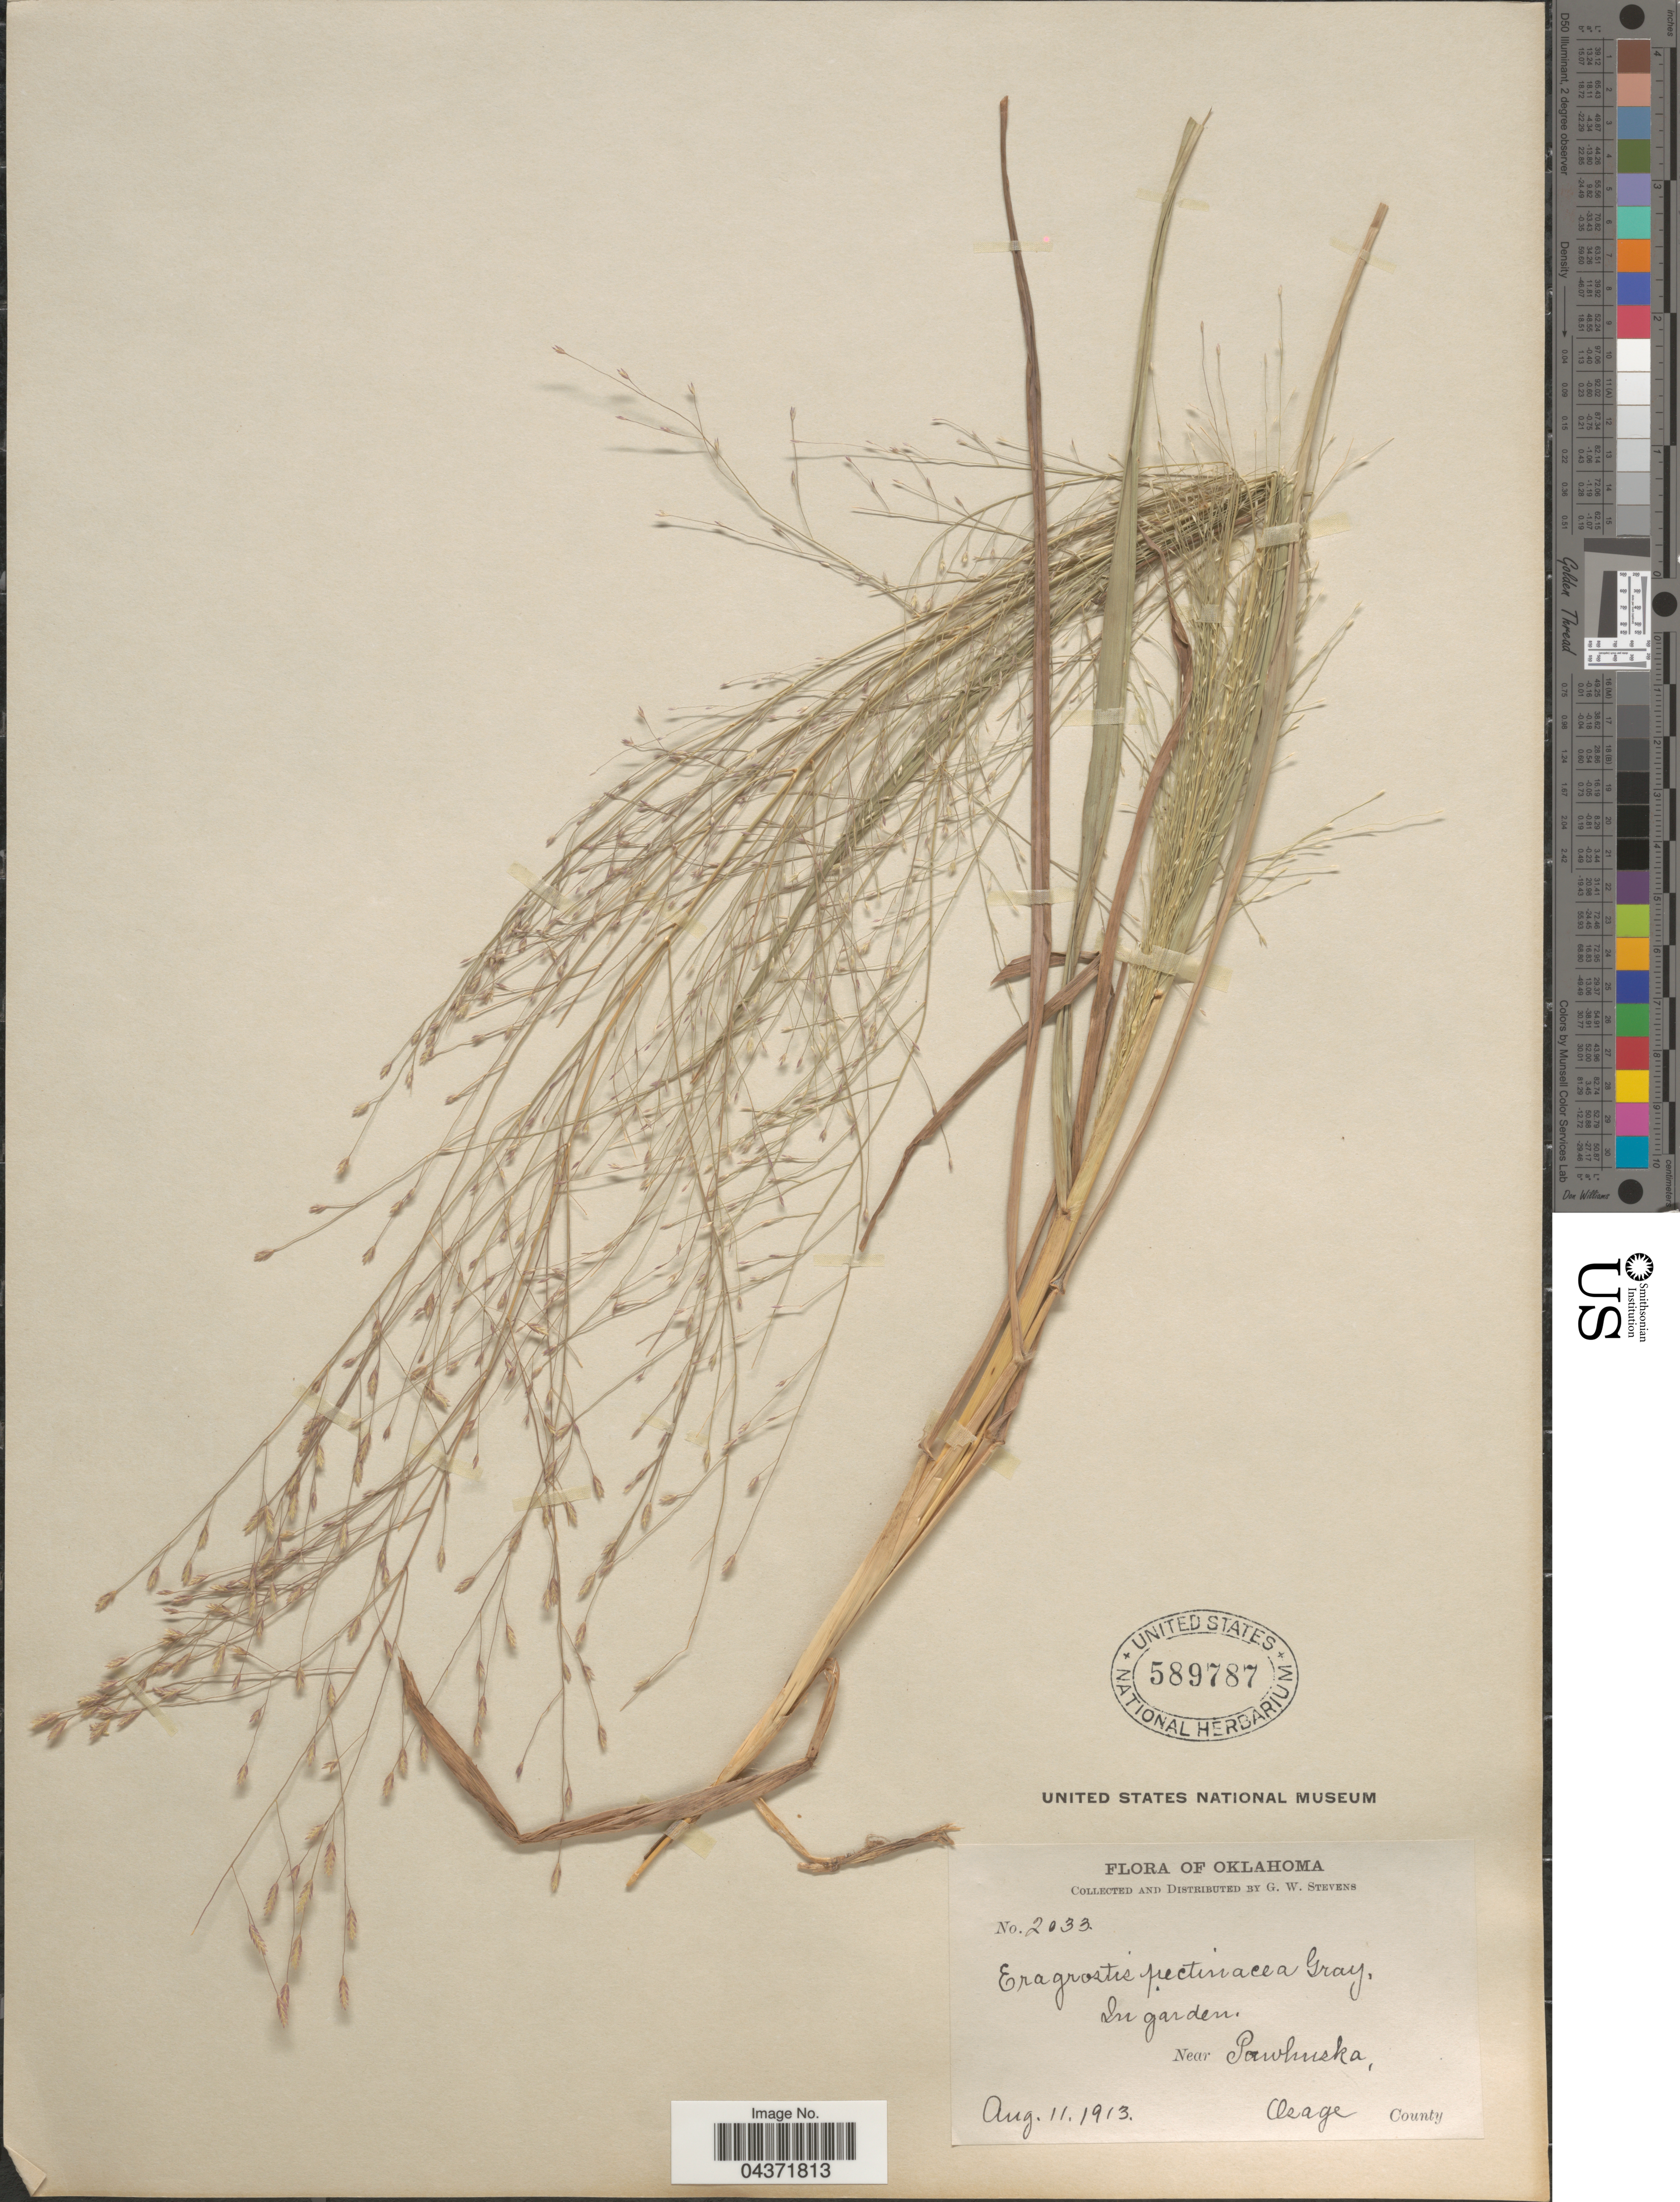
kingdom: Plantae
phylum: Tracheophyta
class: Liliopsida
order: Poales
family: Poaceae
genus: Eragrostis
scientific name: Eragrostis spectabilis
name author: (Pursh) Steud.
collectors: G. W. Stevens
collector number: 2033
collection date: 1913-08-11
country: United States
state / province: Oklahoma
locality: In garden. Near Pawhuska. Osage County.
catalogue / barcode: US 589787